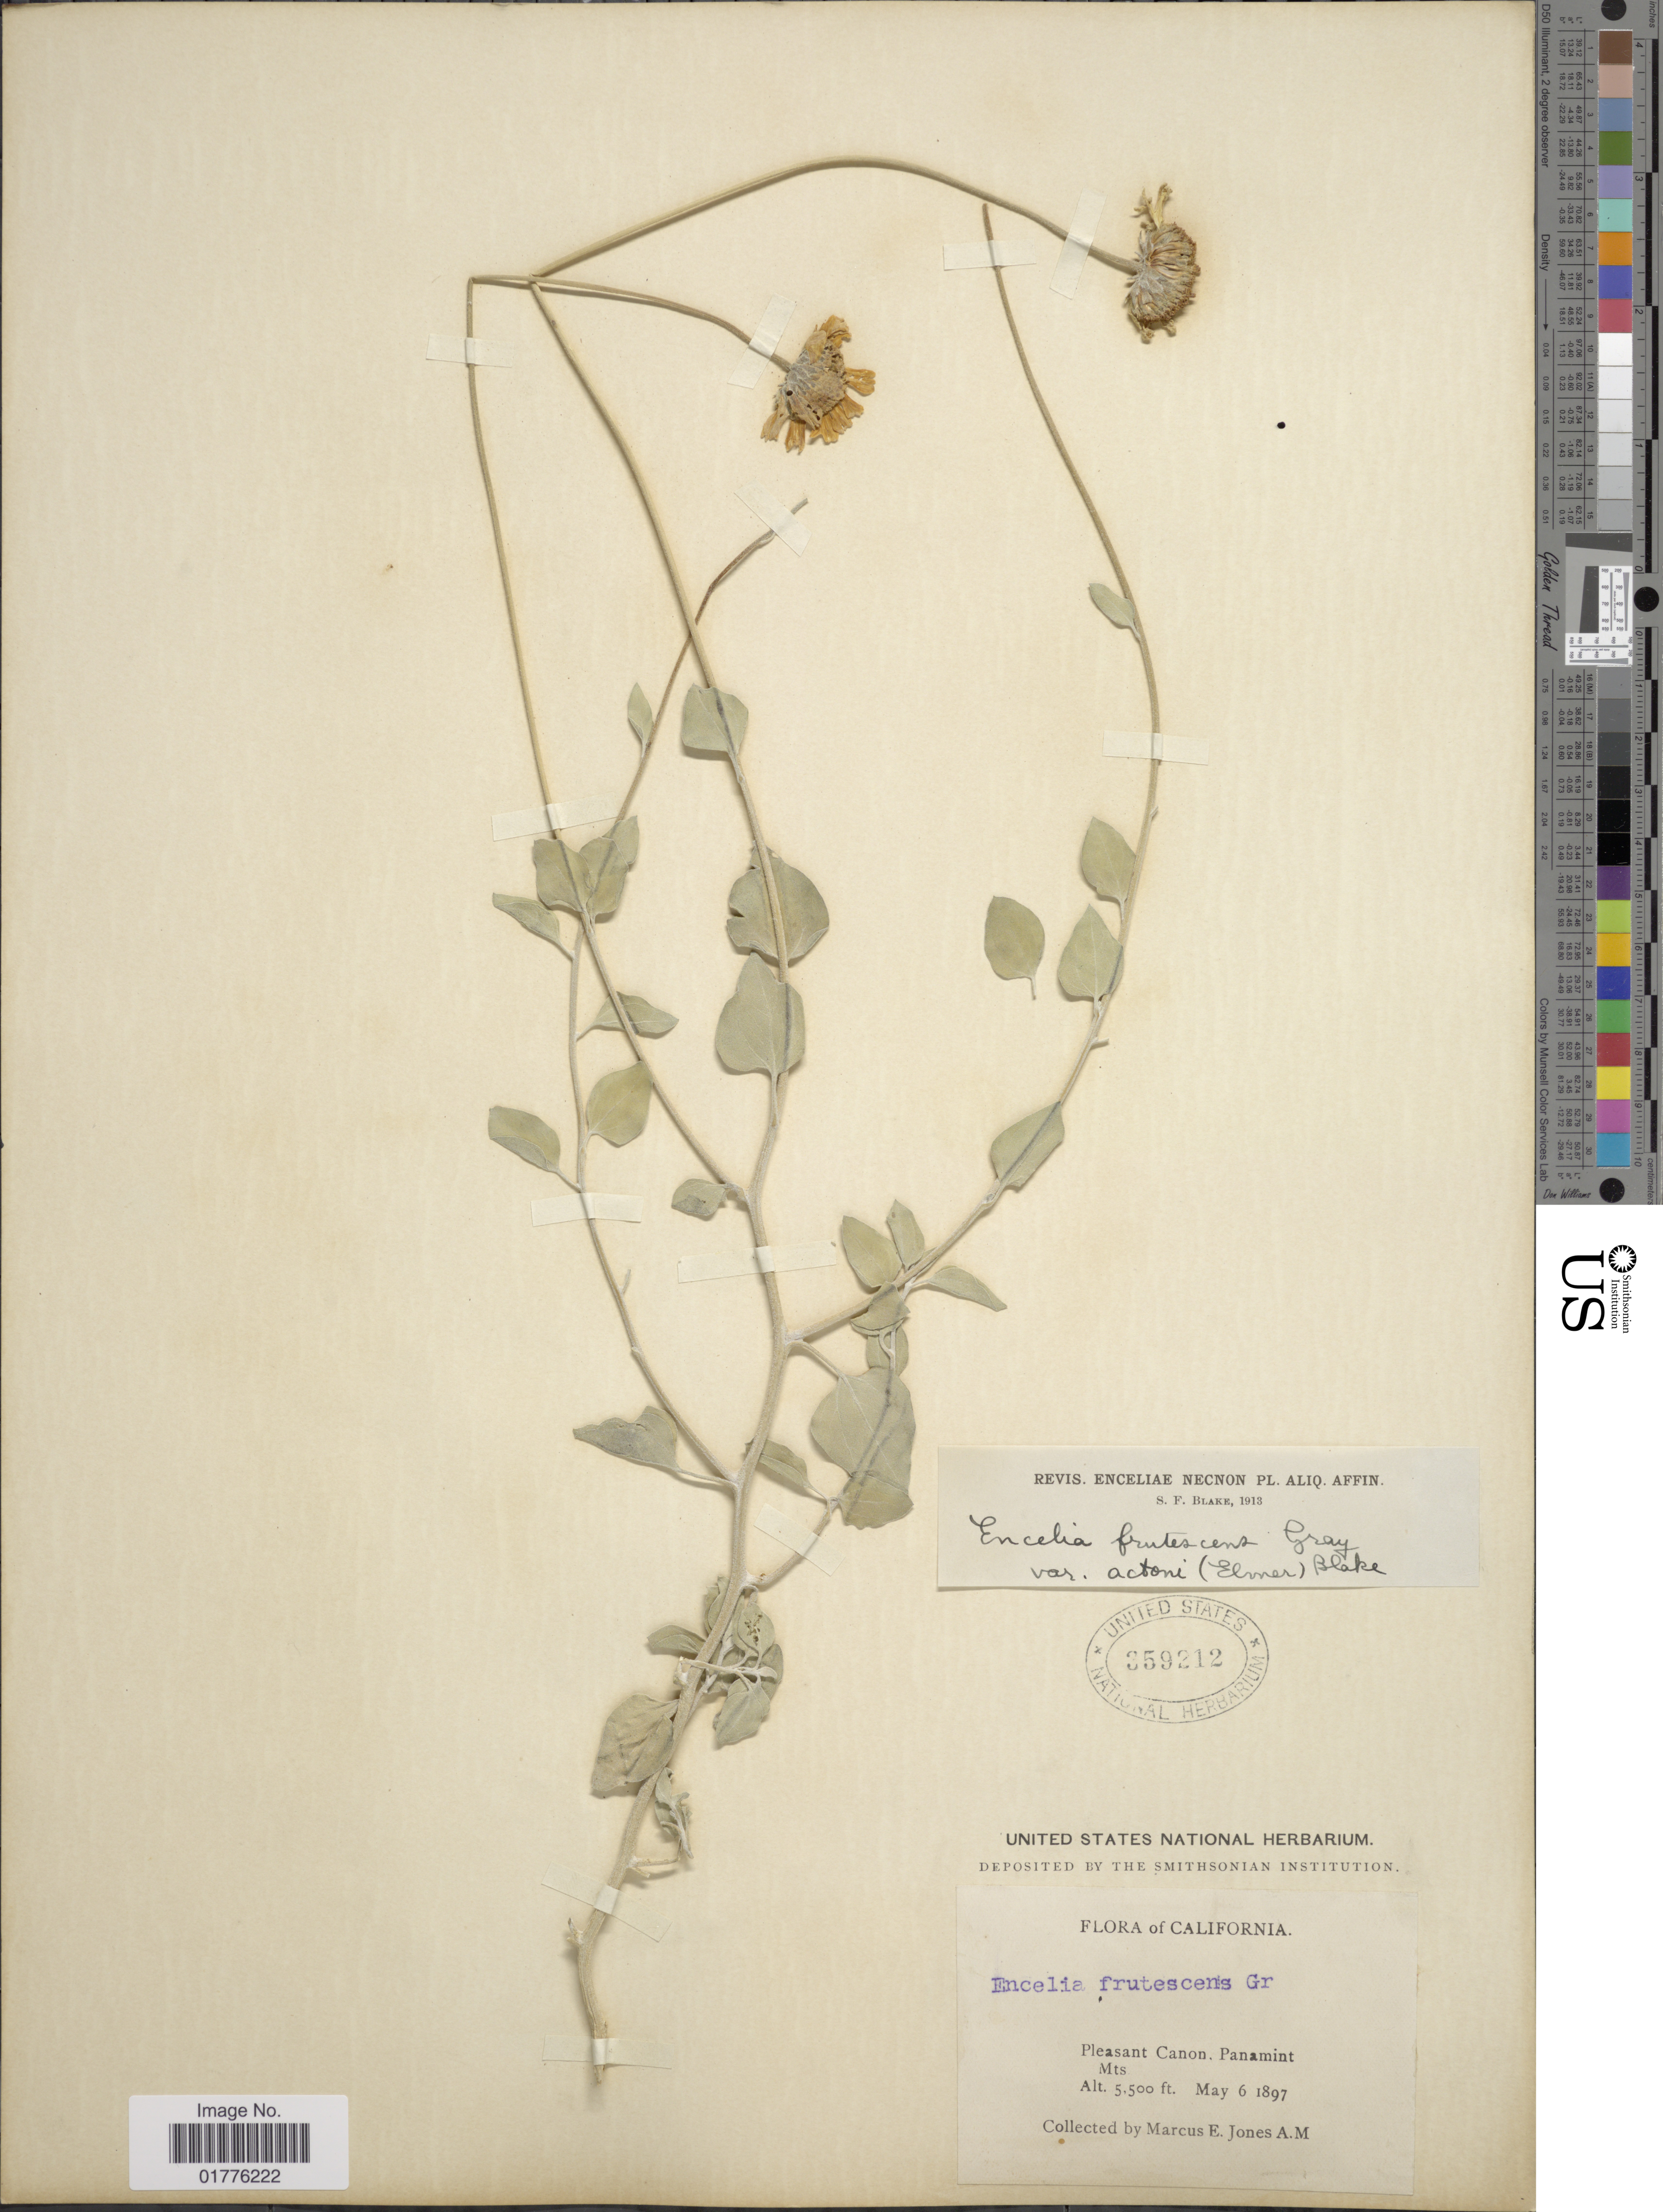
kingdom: Plantae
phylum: Tracheophyta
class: Magnoliopsida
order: Asterales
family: Asteraceae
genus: Encelia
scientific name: Encelia frutescens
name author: (A. Gray) A. Gray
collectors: M. E. Jones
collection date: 1897-05-06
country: United States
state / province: California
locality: California. Pleasant Canon. Panamint Mts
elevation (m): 1676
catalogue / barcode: US 359212